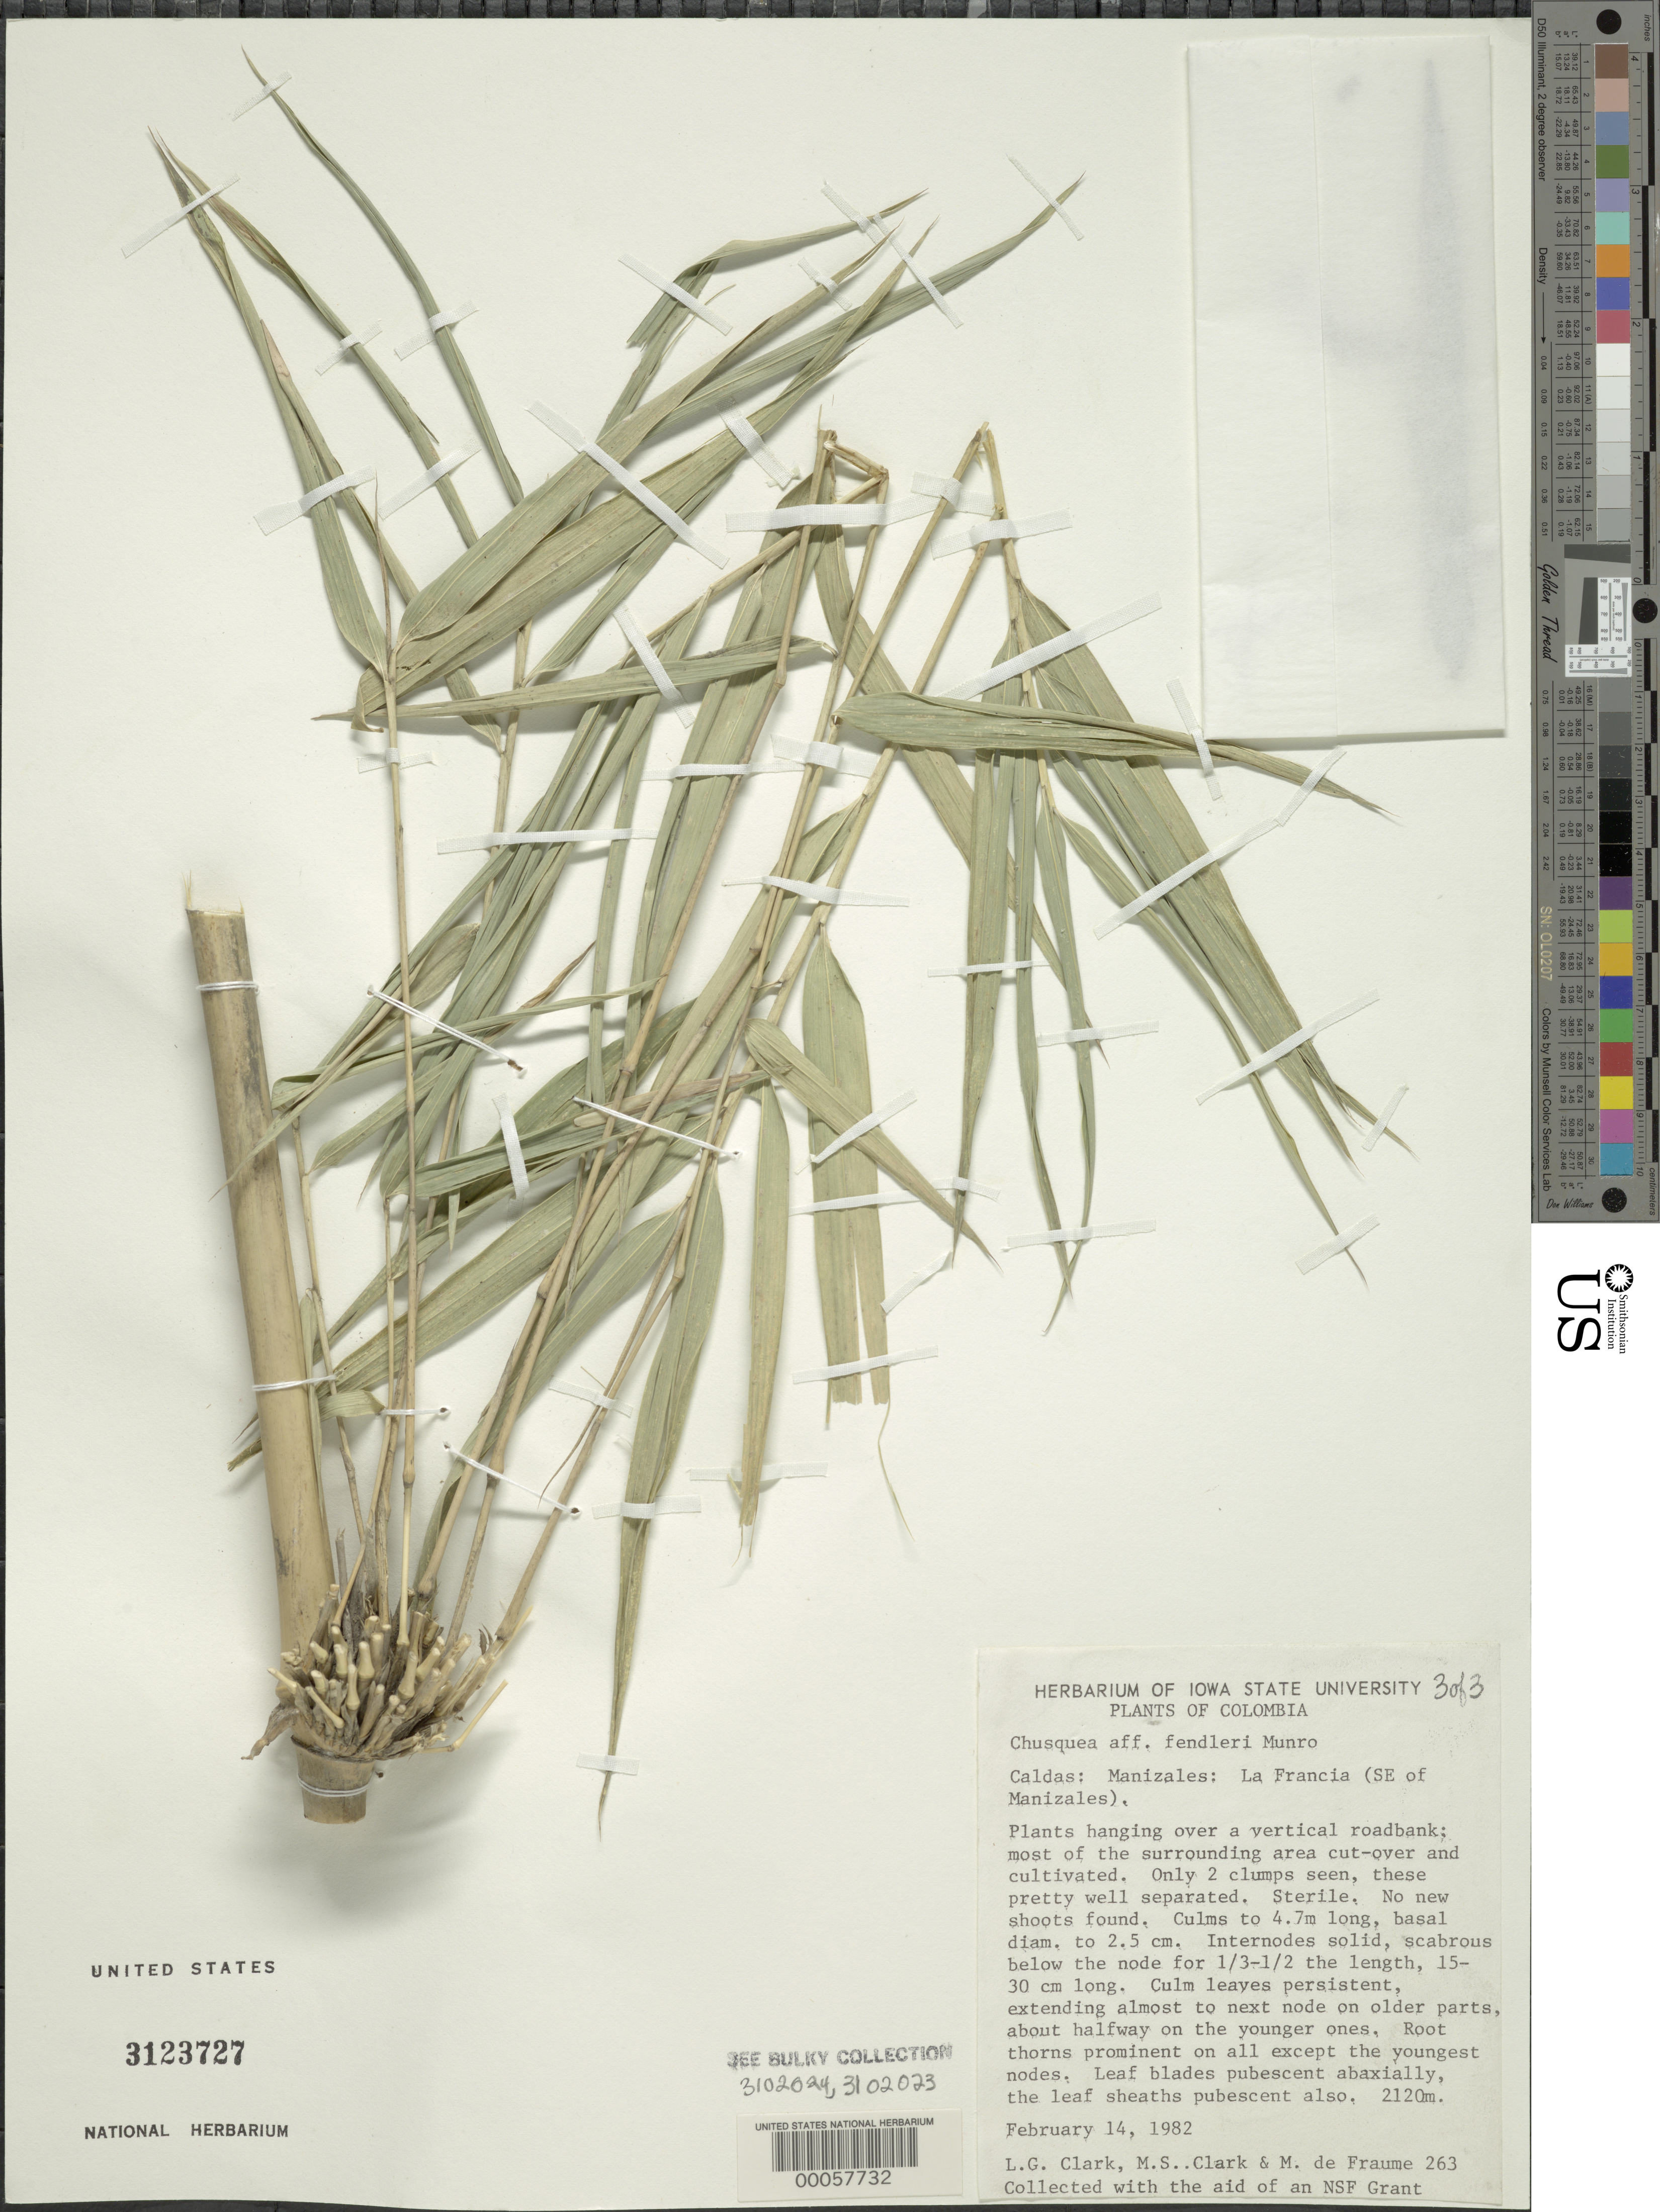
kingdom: Plantae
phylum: Tracheophyta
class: Liliopsida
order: Poales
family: Poaceae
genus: Chusquea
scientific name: Chusquea fendleri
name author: Munro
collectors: L. G. Clark, M. S. Clark & M. Fraume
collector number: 263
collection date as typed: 14 Feb 1982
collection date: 1982-02-14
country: Colombia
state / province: Caldas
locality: Manizales, La Francia, SE of Manizales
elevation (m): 2120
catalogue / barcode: US 3123727